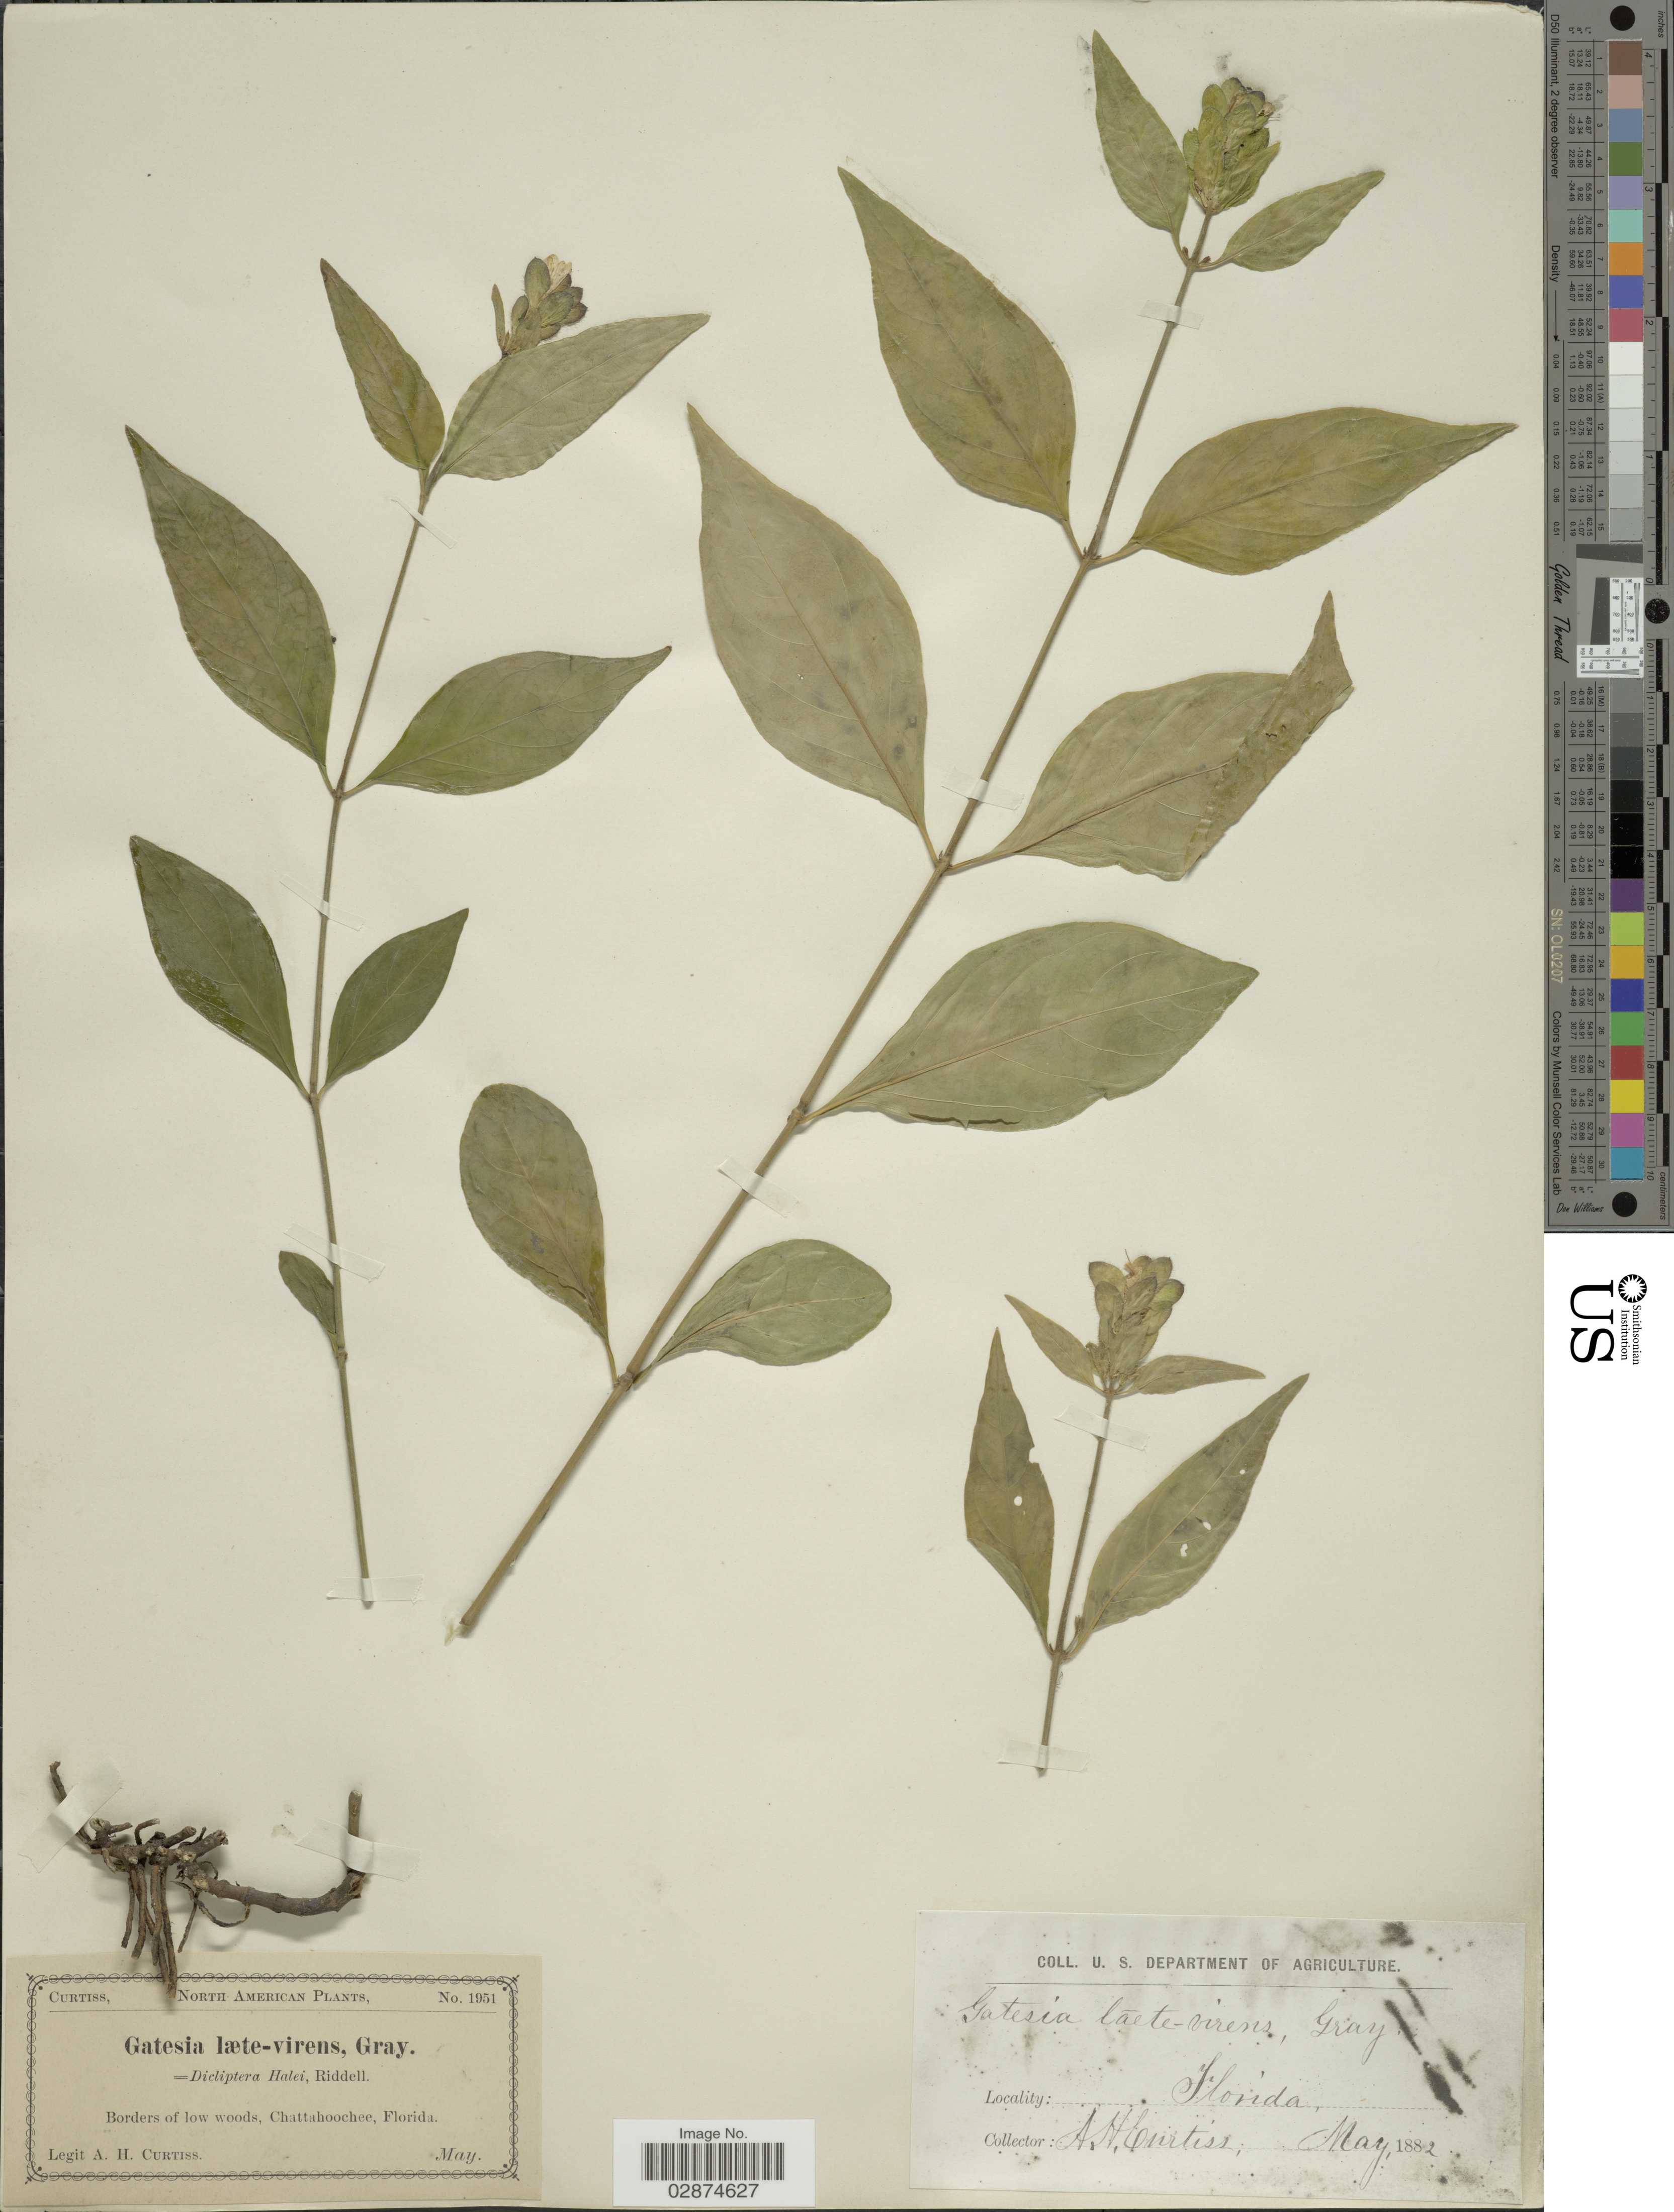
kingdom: Plantae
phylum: Tracheophyta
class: Magnoliopsida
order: Lamiales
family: Acanthaceae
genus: Yeatesia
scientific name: Yeatesia viridiflora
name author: (Nees) Small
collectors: A. H. Curtiss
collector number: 1951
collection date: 1882-05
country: United States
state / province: Florida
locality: Borders of low woods. Chattahoochee.